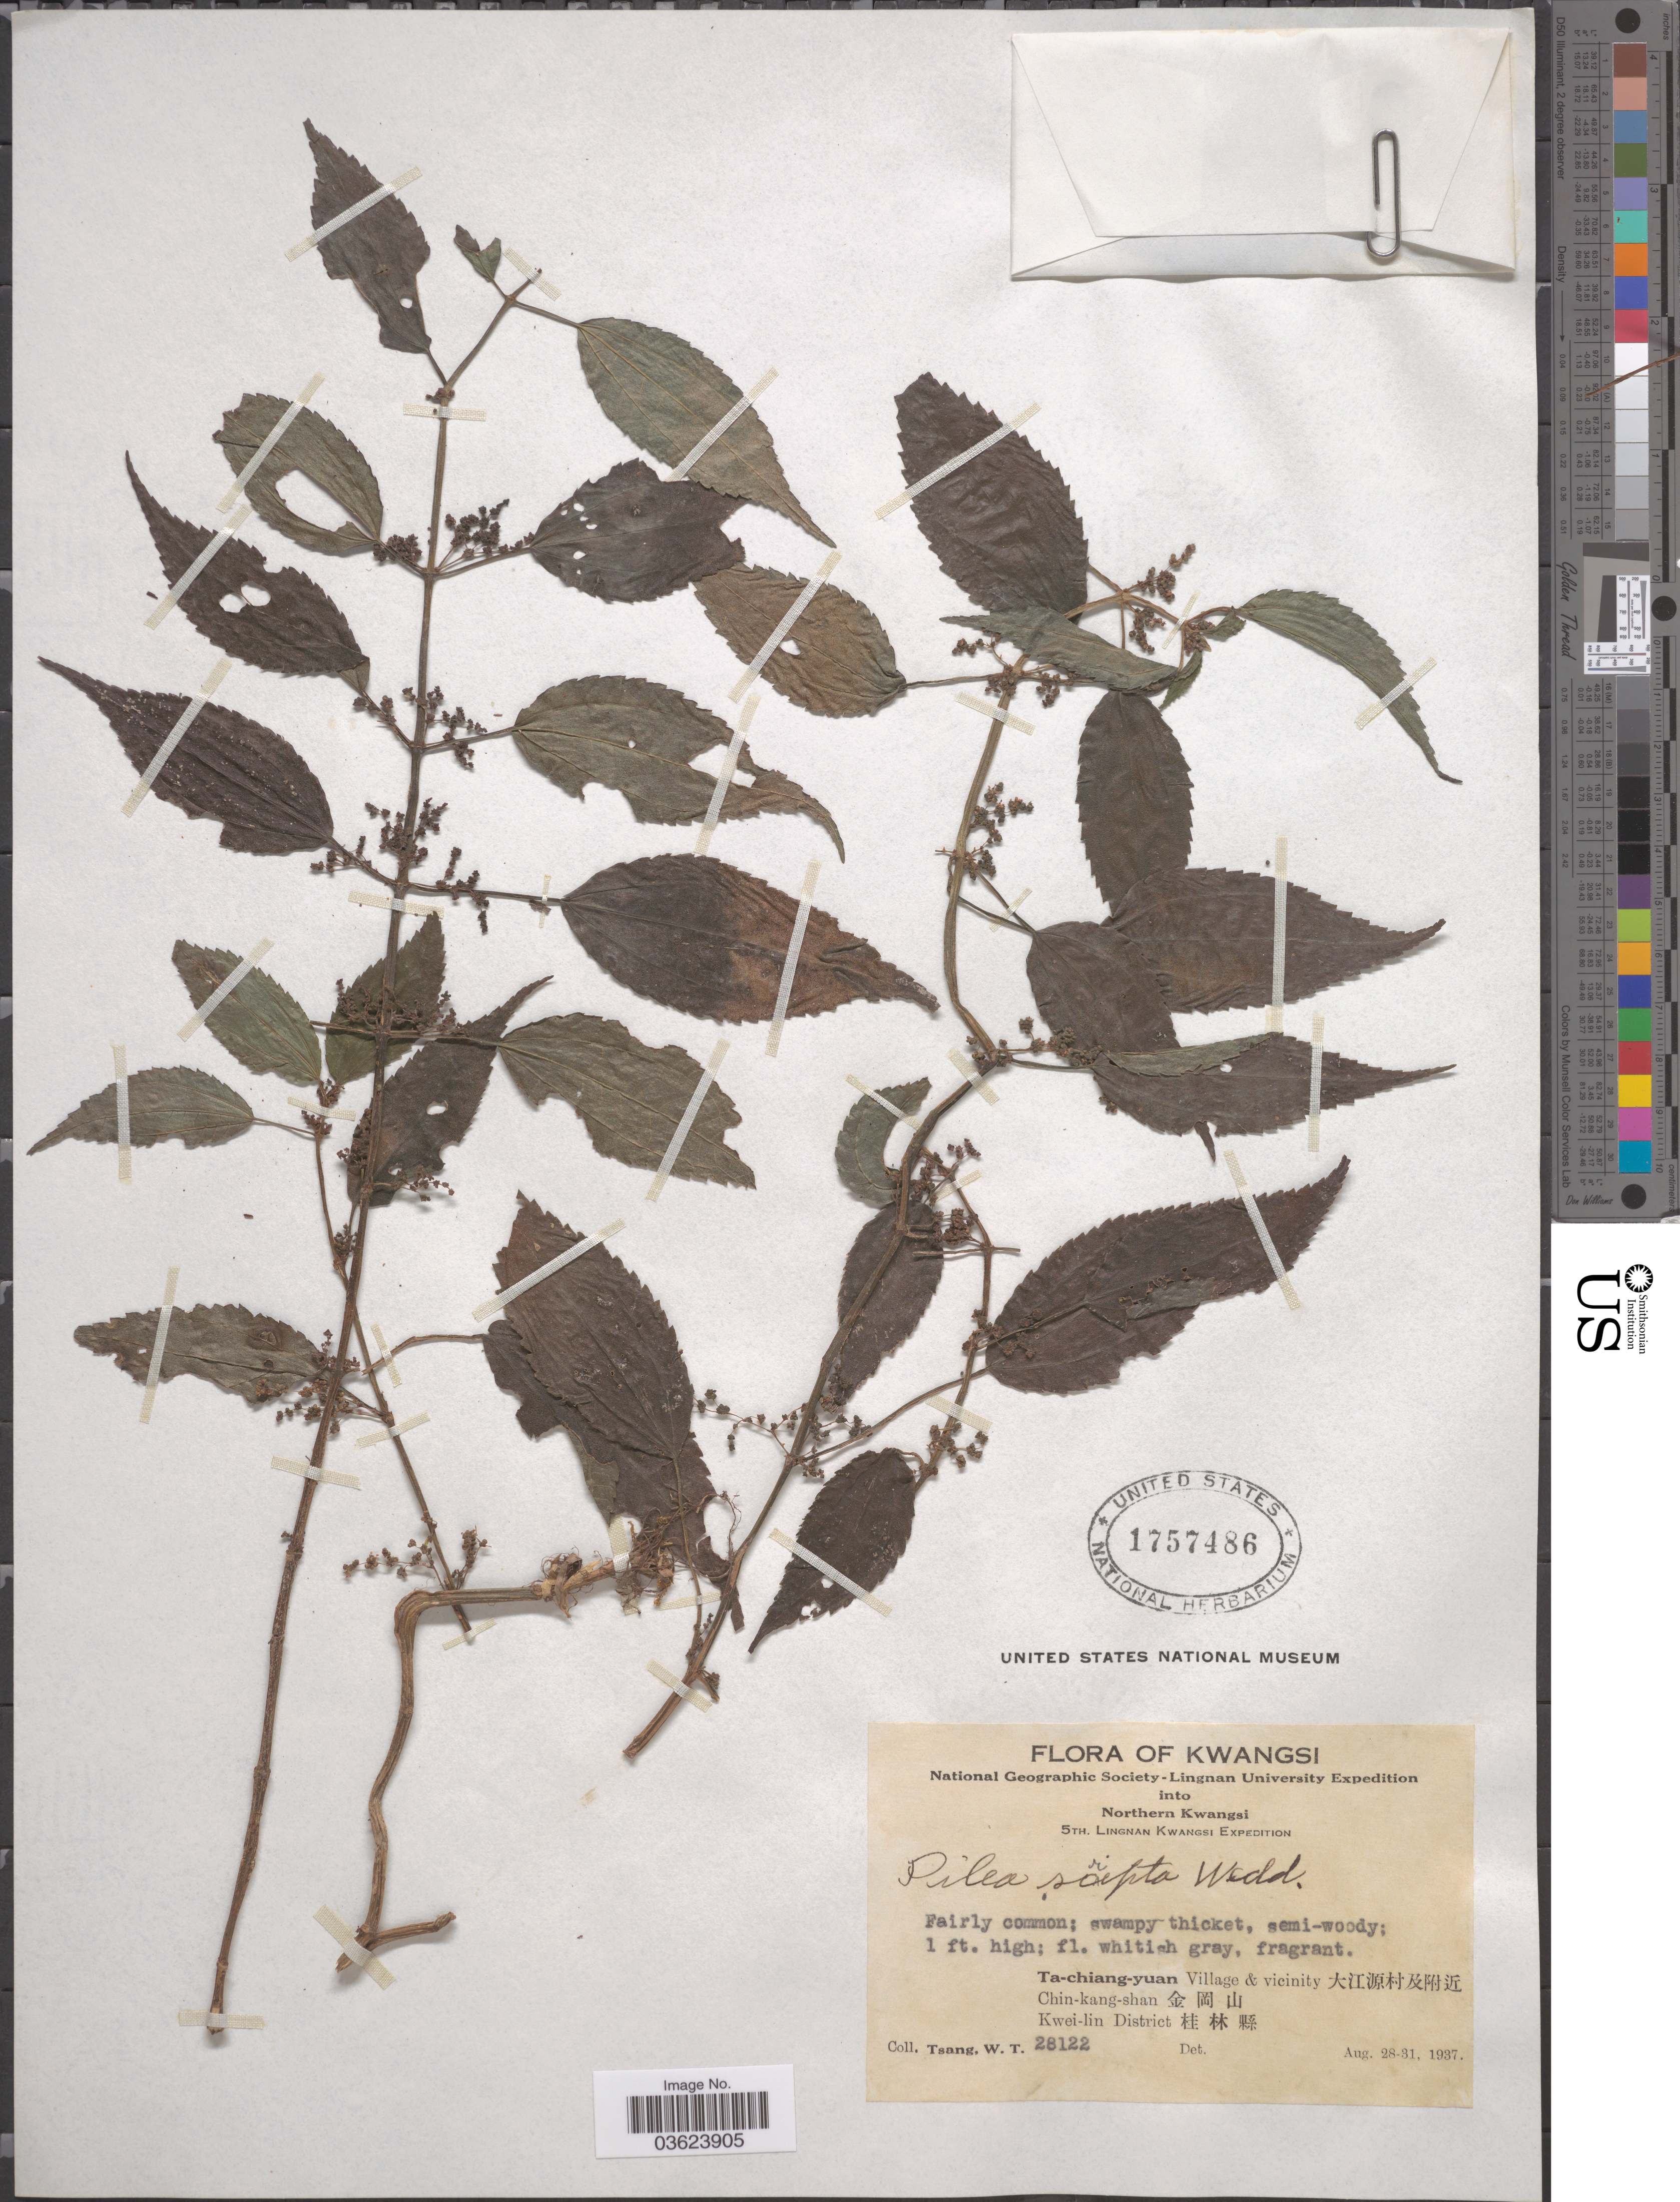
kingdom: Plantae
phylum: Tracheophyta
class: Magnoliopsida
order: Rosales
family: Urticaceae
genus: Pilea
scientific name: Pilea scripta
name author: (Buch.-Ham. ex D. Don) Wedd.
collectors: W. T. Tsang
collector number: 28122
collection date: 1937-08-28/1937-08-31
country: China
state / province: Guangxi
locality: Kwangsi. Ta-chiang-yuan Village & vicinity X. Chin-kang-shan X. Kwei-lin District X.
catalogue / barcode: US 1757486